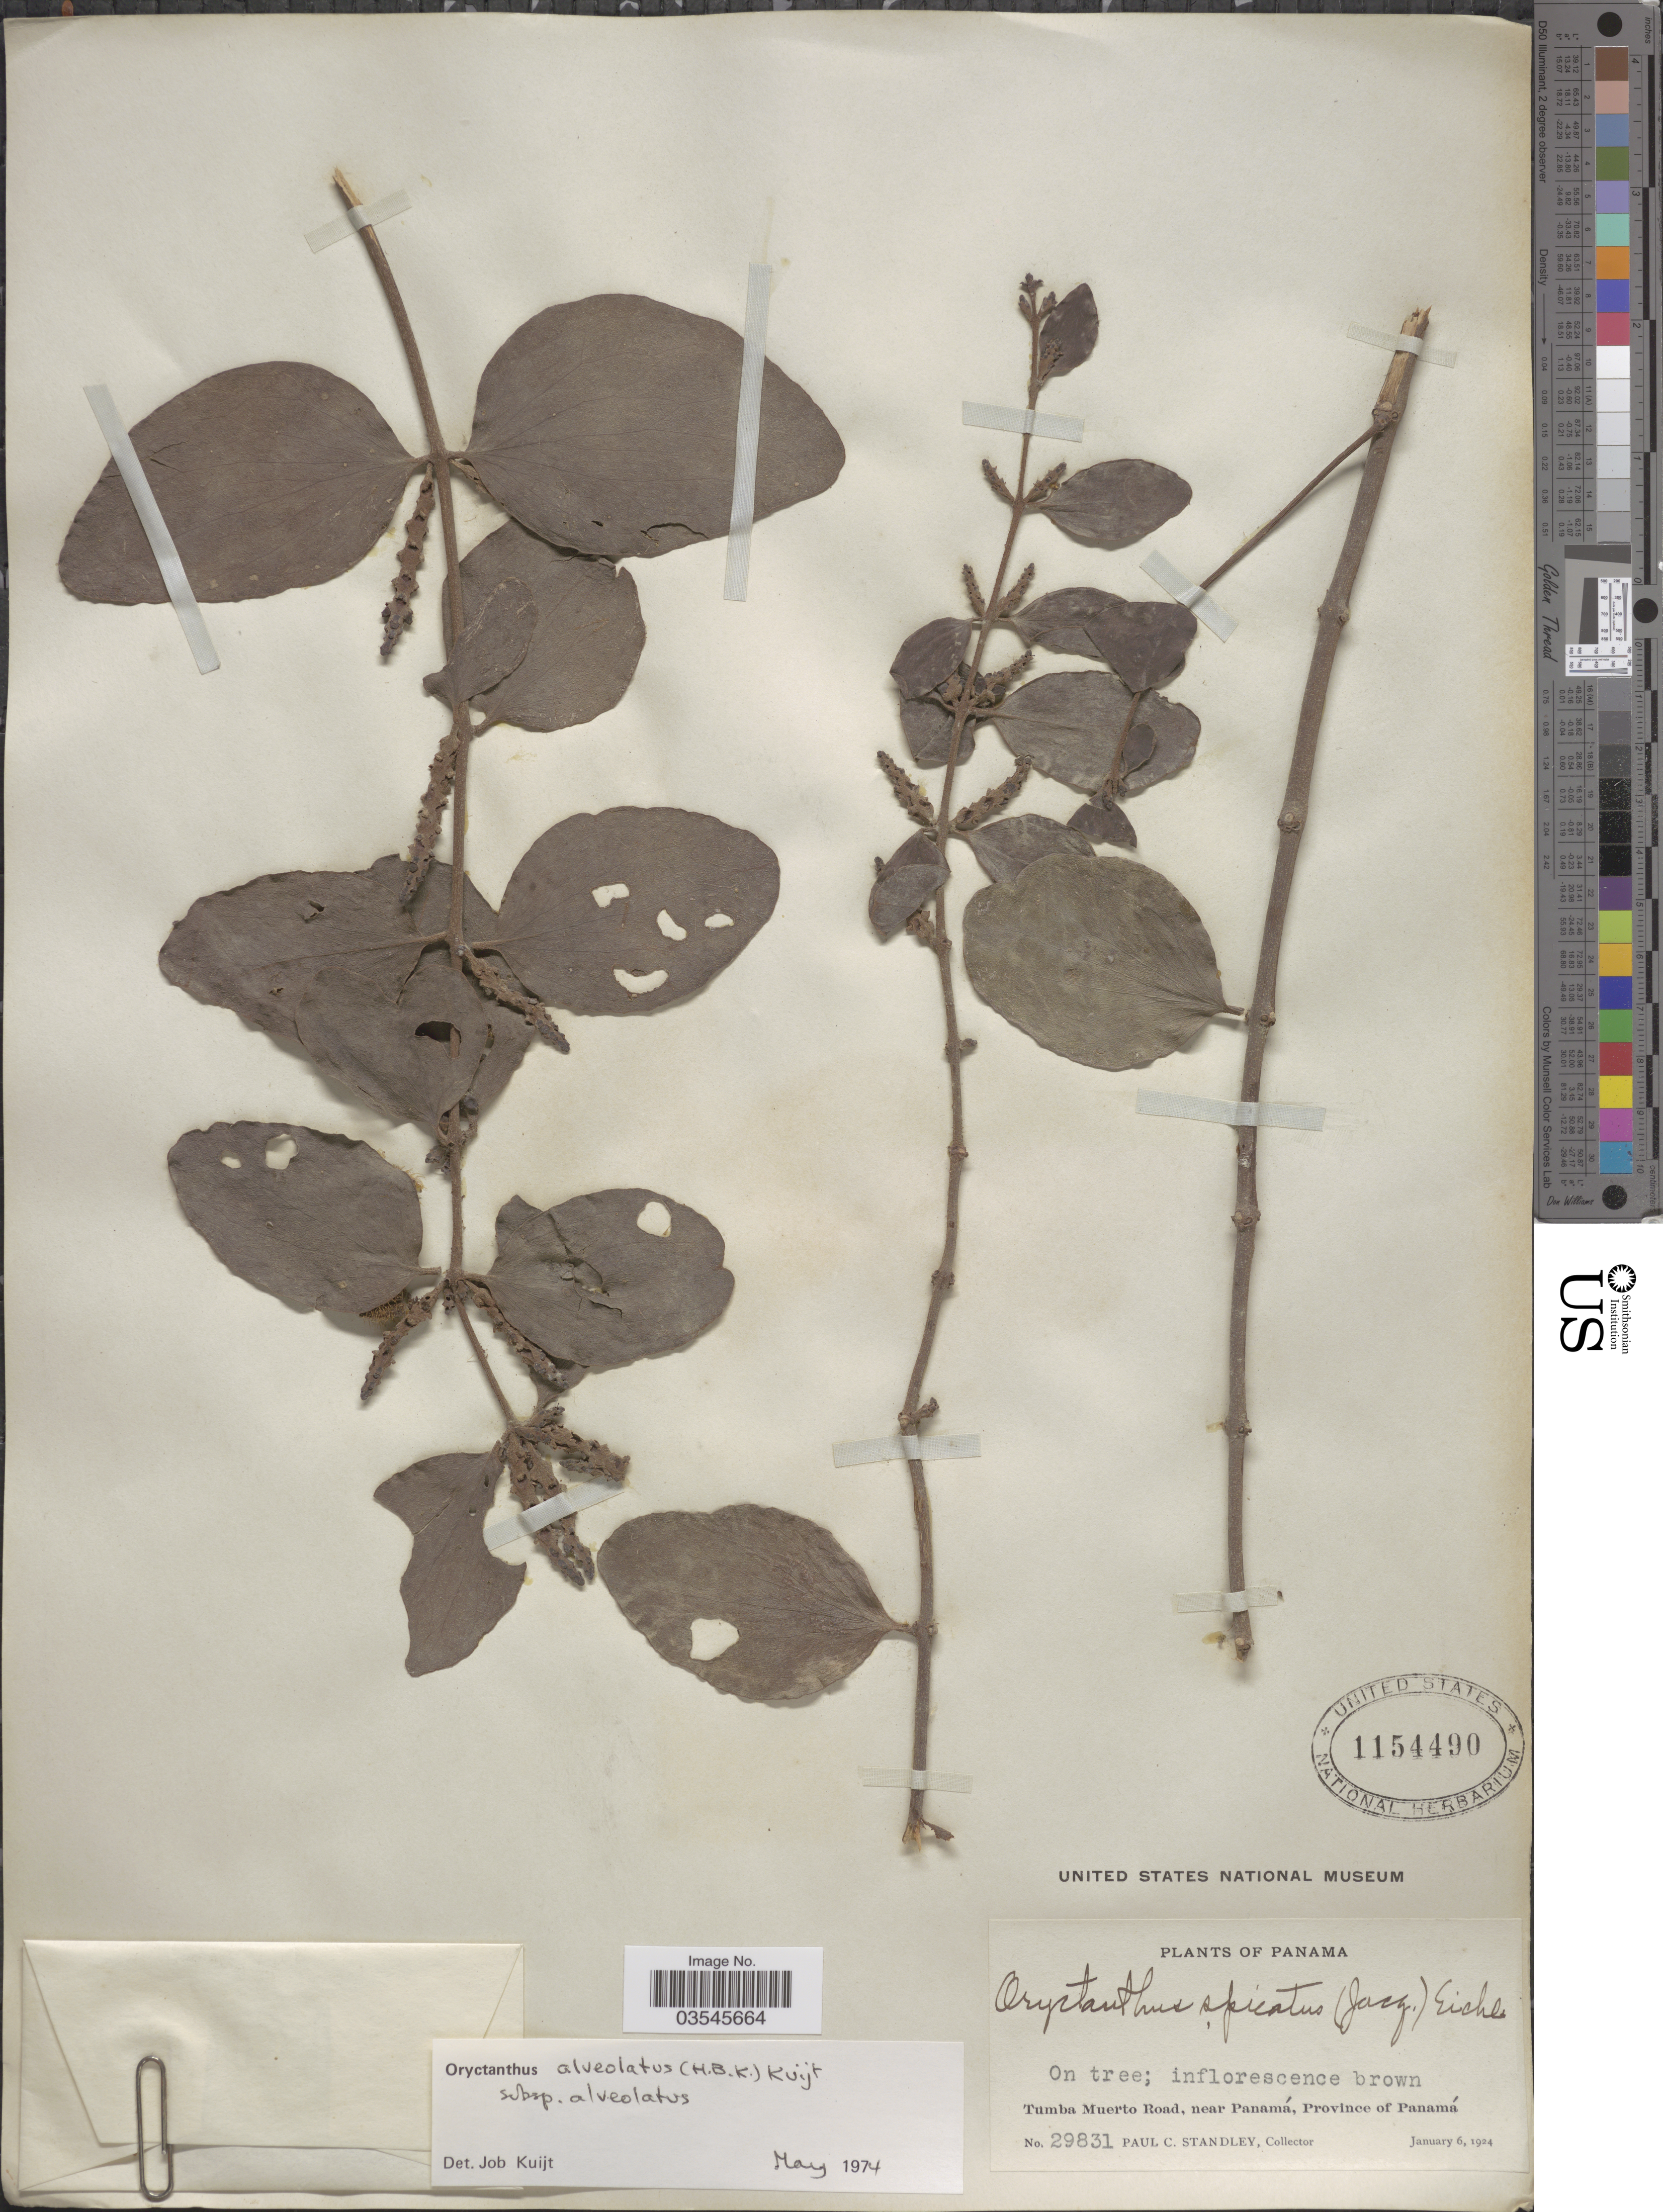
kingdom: Plantae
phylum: Tracheophyta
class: Magnoliopsida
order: Santalales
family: Loranthaceae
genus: Oryctanthus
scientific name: Oryctanthus alveolatus subsp. alveolatus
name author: (Kunth) Kuijt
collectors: P. C. Standley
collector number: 29831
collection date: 1924-01-06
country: Panama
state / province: Panamá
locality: Tumba Muerto Road, near Panamá.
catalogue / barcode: US 1154490